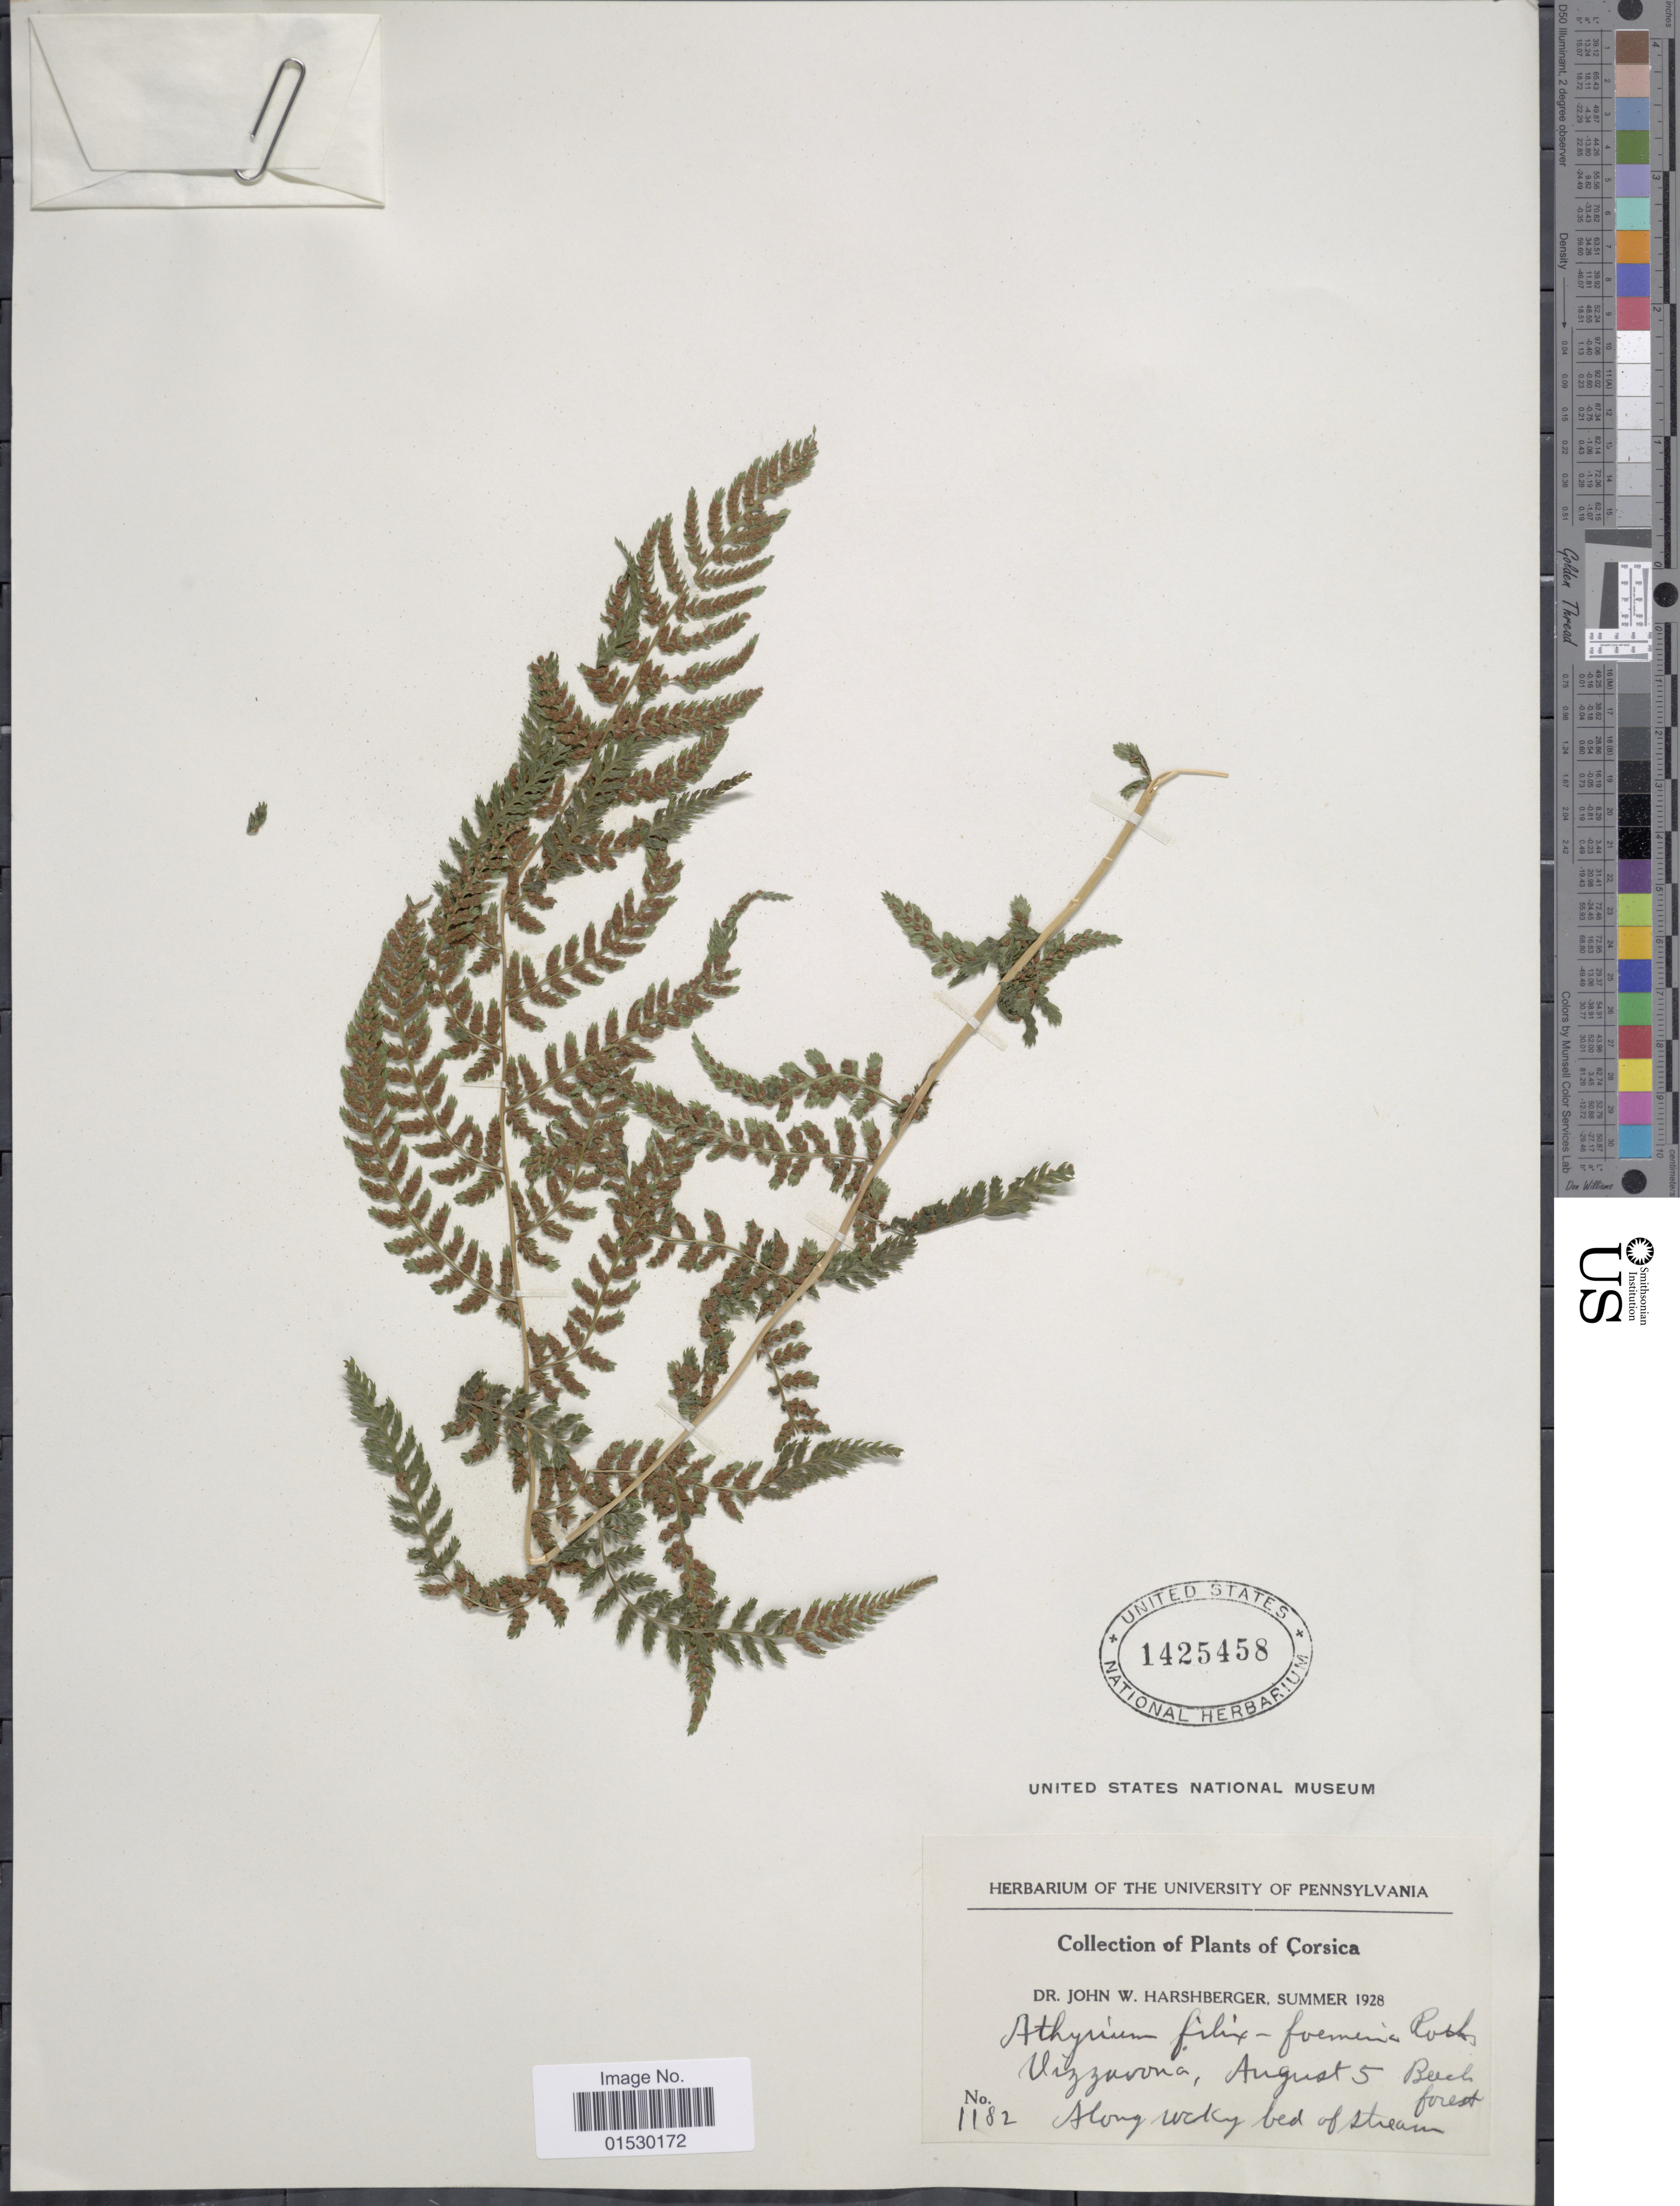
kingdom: Plantae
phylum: Tracheophyta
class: Polypodiopsida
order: Polypodiales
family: Athyriaceae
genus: Athyrium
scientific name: Athyrium filix-femina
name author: (L.) Roth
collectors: J. W. Harshberger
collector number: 1182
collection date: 1928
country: France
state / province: Corsica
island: Corse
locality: Vizzuvona, Reech forest [interpreted]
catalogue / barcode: US 1425458